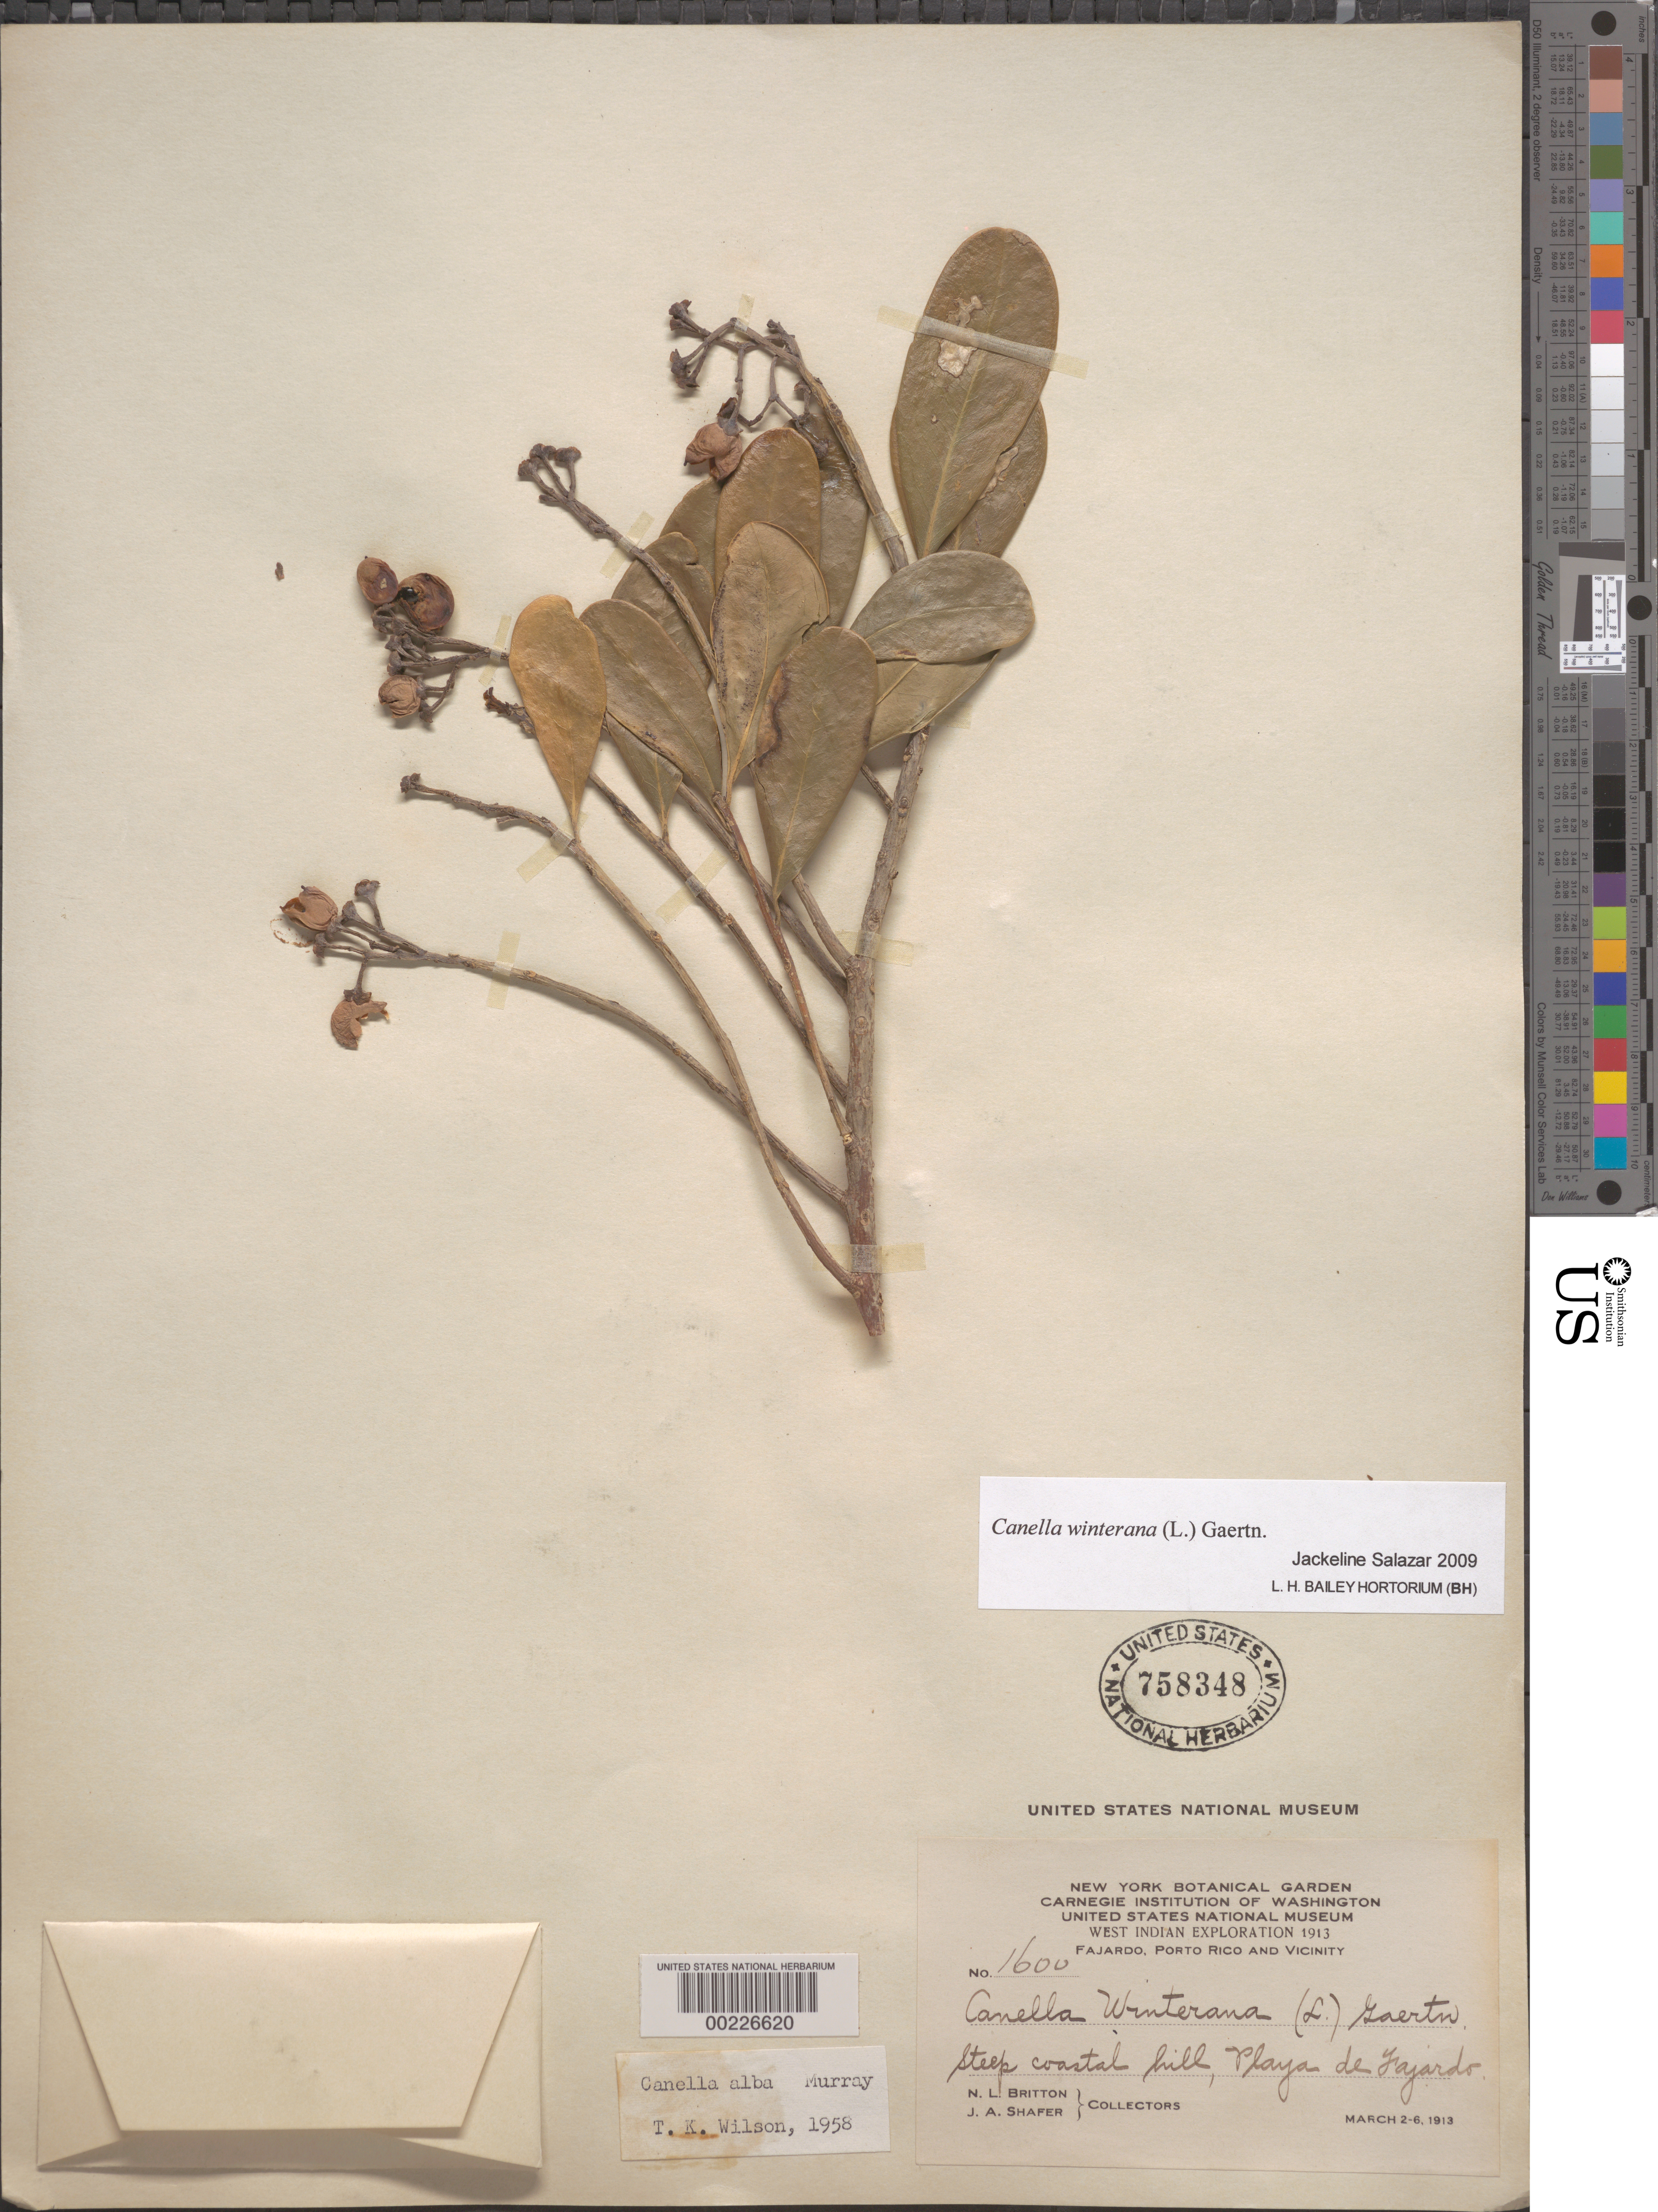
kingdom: Plantae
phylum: Tracheophyta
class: Magnoliopsida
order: Canellales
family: Canellaceae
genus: Canella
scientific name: Canella winterana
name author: (L.) Gaertn.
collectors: N. Britton & J. A. Shafer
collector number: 1600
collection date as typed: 02 Mar 1913 to 06 Mar 1913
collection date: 1913-03-02/1913-03-06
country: Puerto Rico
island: Greater Antilles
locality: Fajardo and vicinity; playa de fajardo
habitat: Steep coastal hill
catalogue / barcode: US 758348